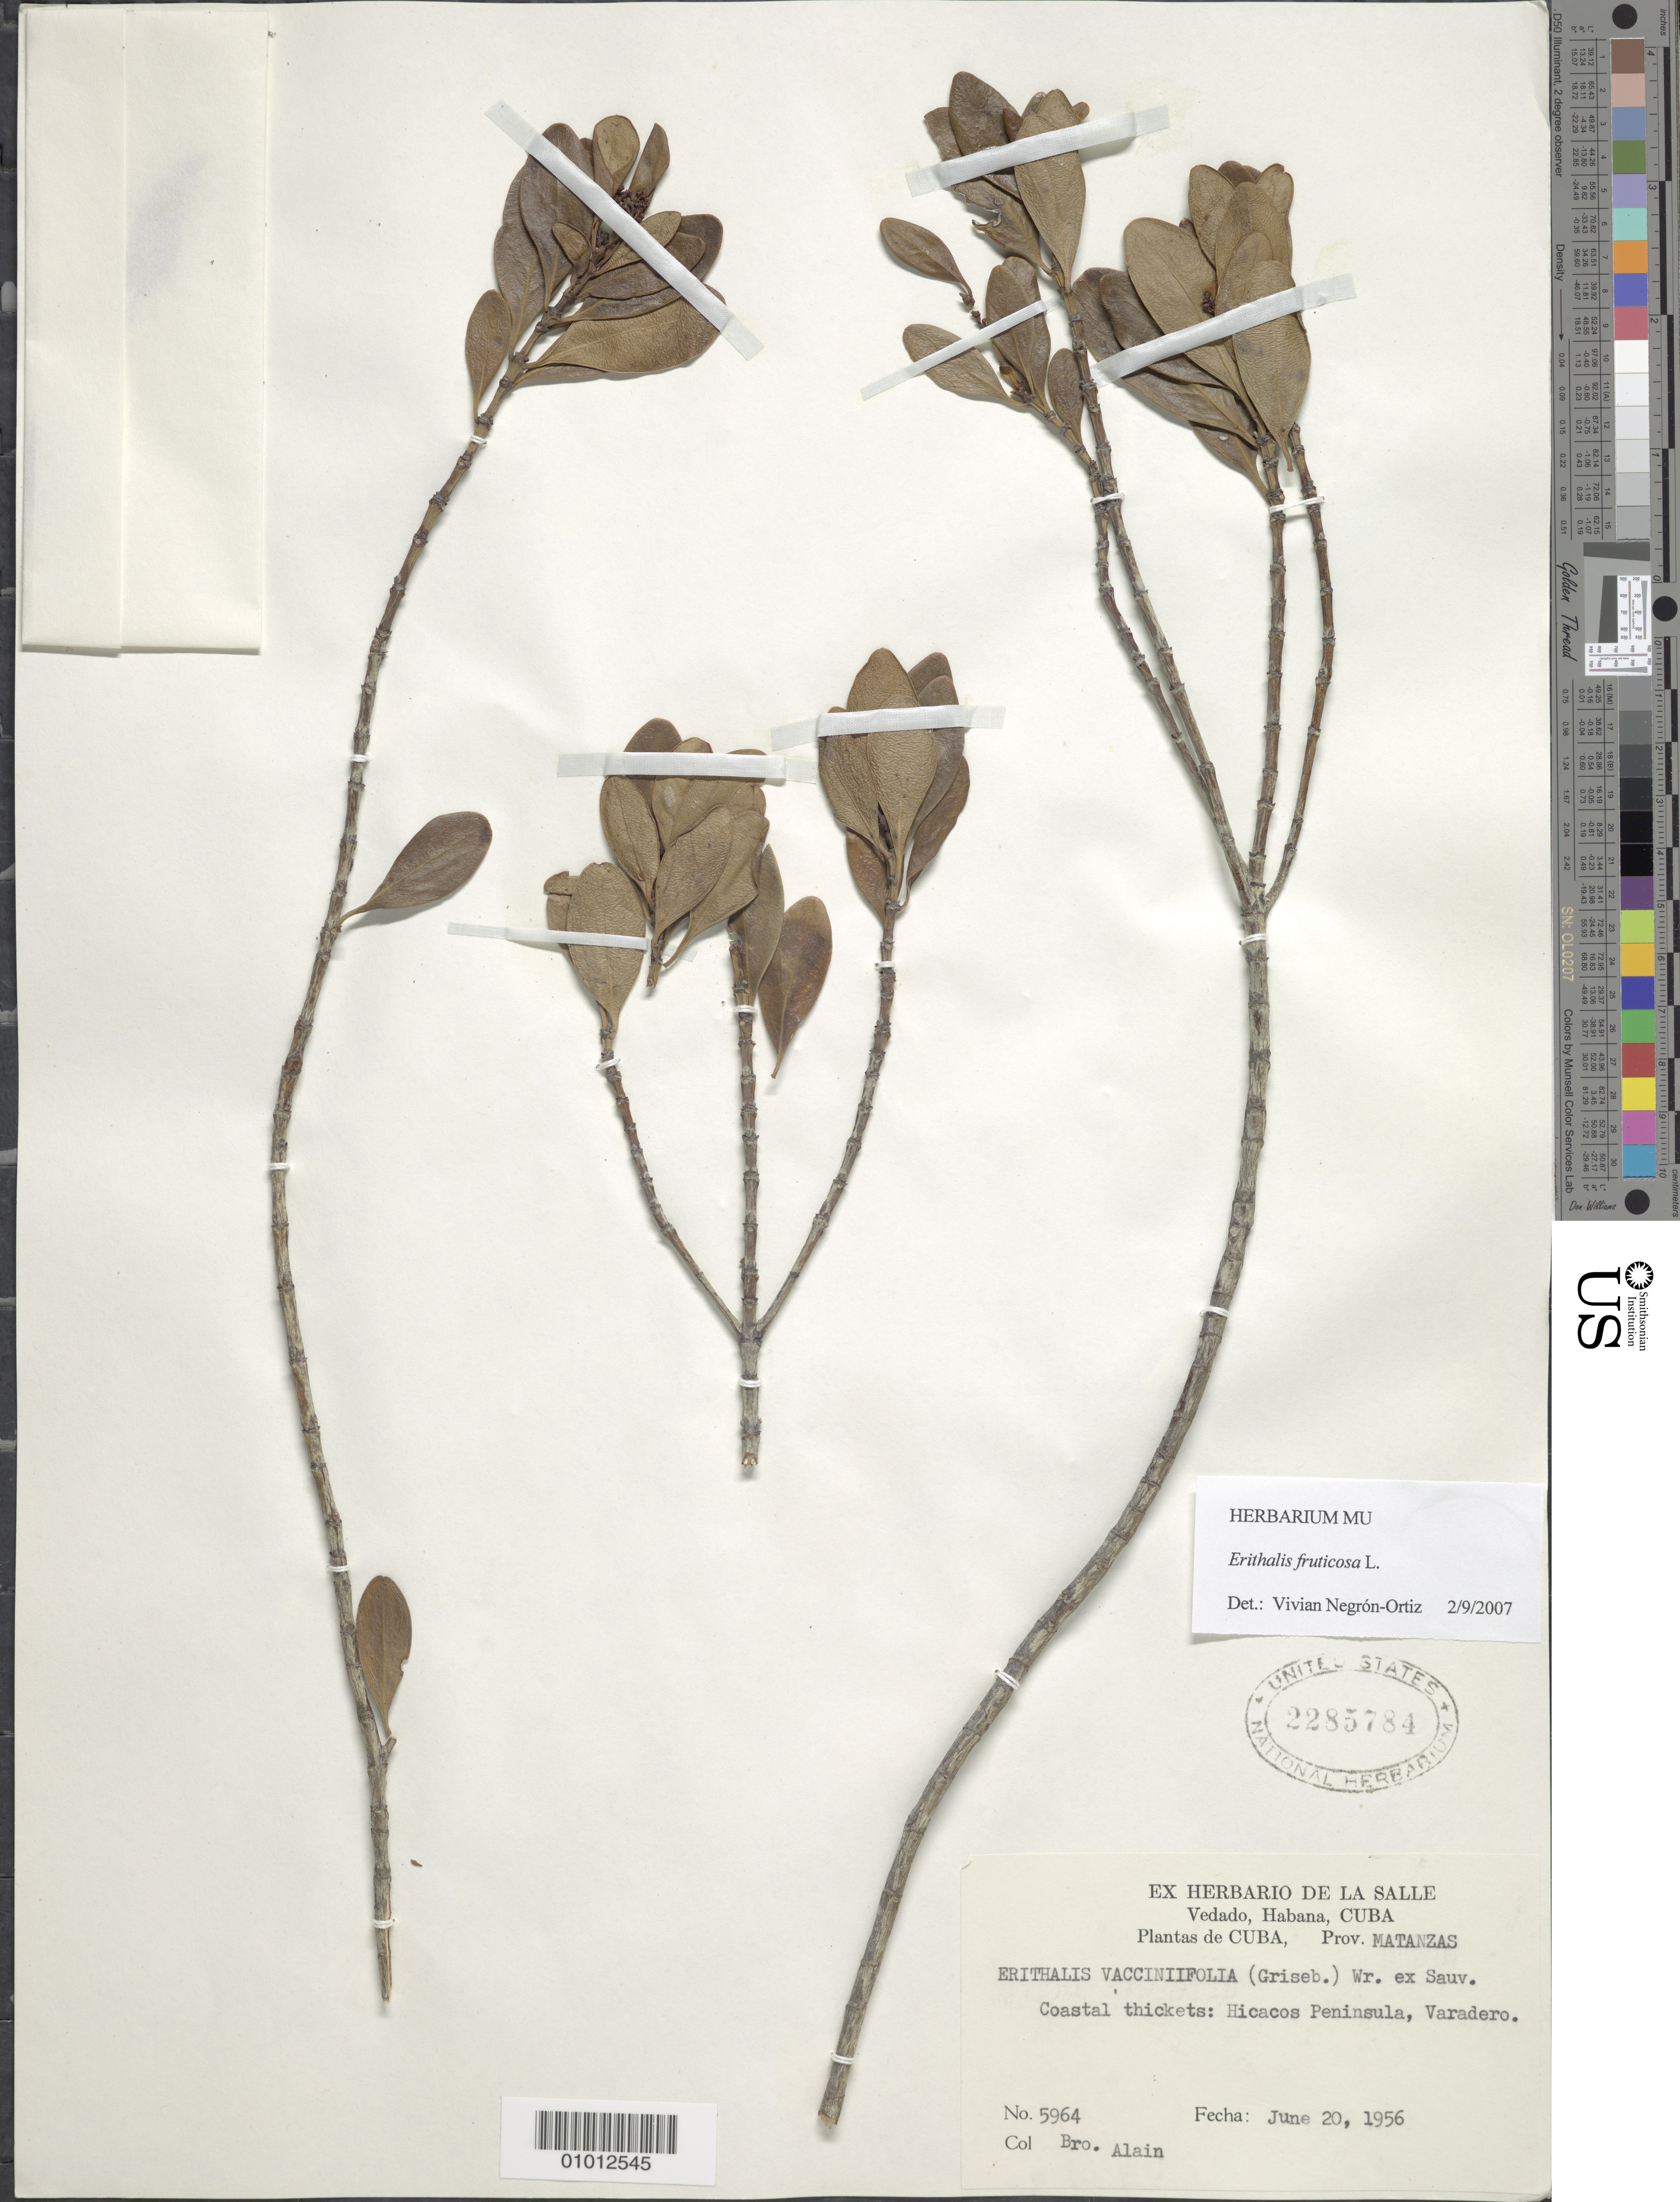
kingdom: Plantae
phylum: Tracheophyta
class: Magnoliopsida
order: Gentianales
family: Rubiaceae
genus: Erithalis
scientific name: Erithalis fruticosa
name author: L.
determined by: Negrón-Ortiz, V.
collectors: A. H. Liogier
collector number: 5964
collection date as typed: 20 Jun 1956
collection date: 1956-06-20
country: Cuba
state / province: Matanzas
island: Cuba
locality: Hicacos Penninsula, Varadero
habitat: Coastal thickets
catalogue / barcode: US 2285784